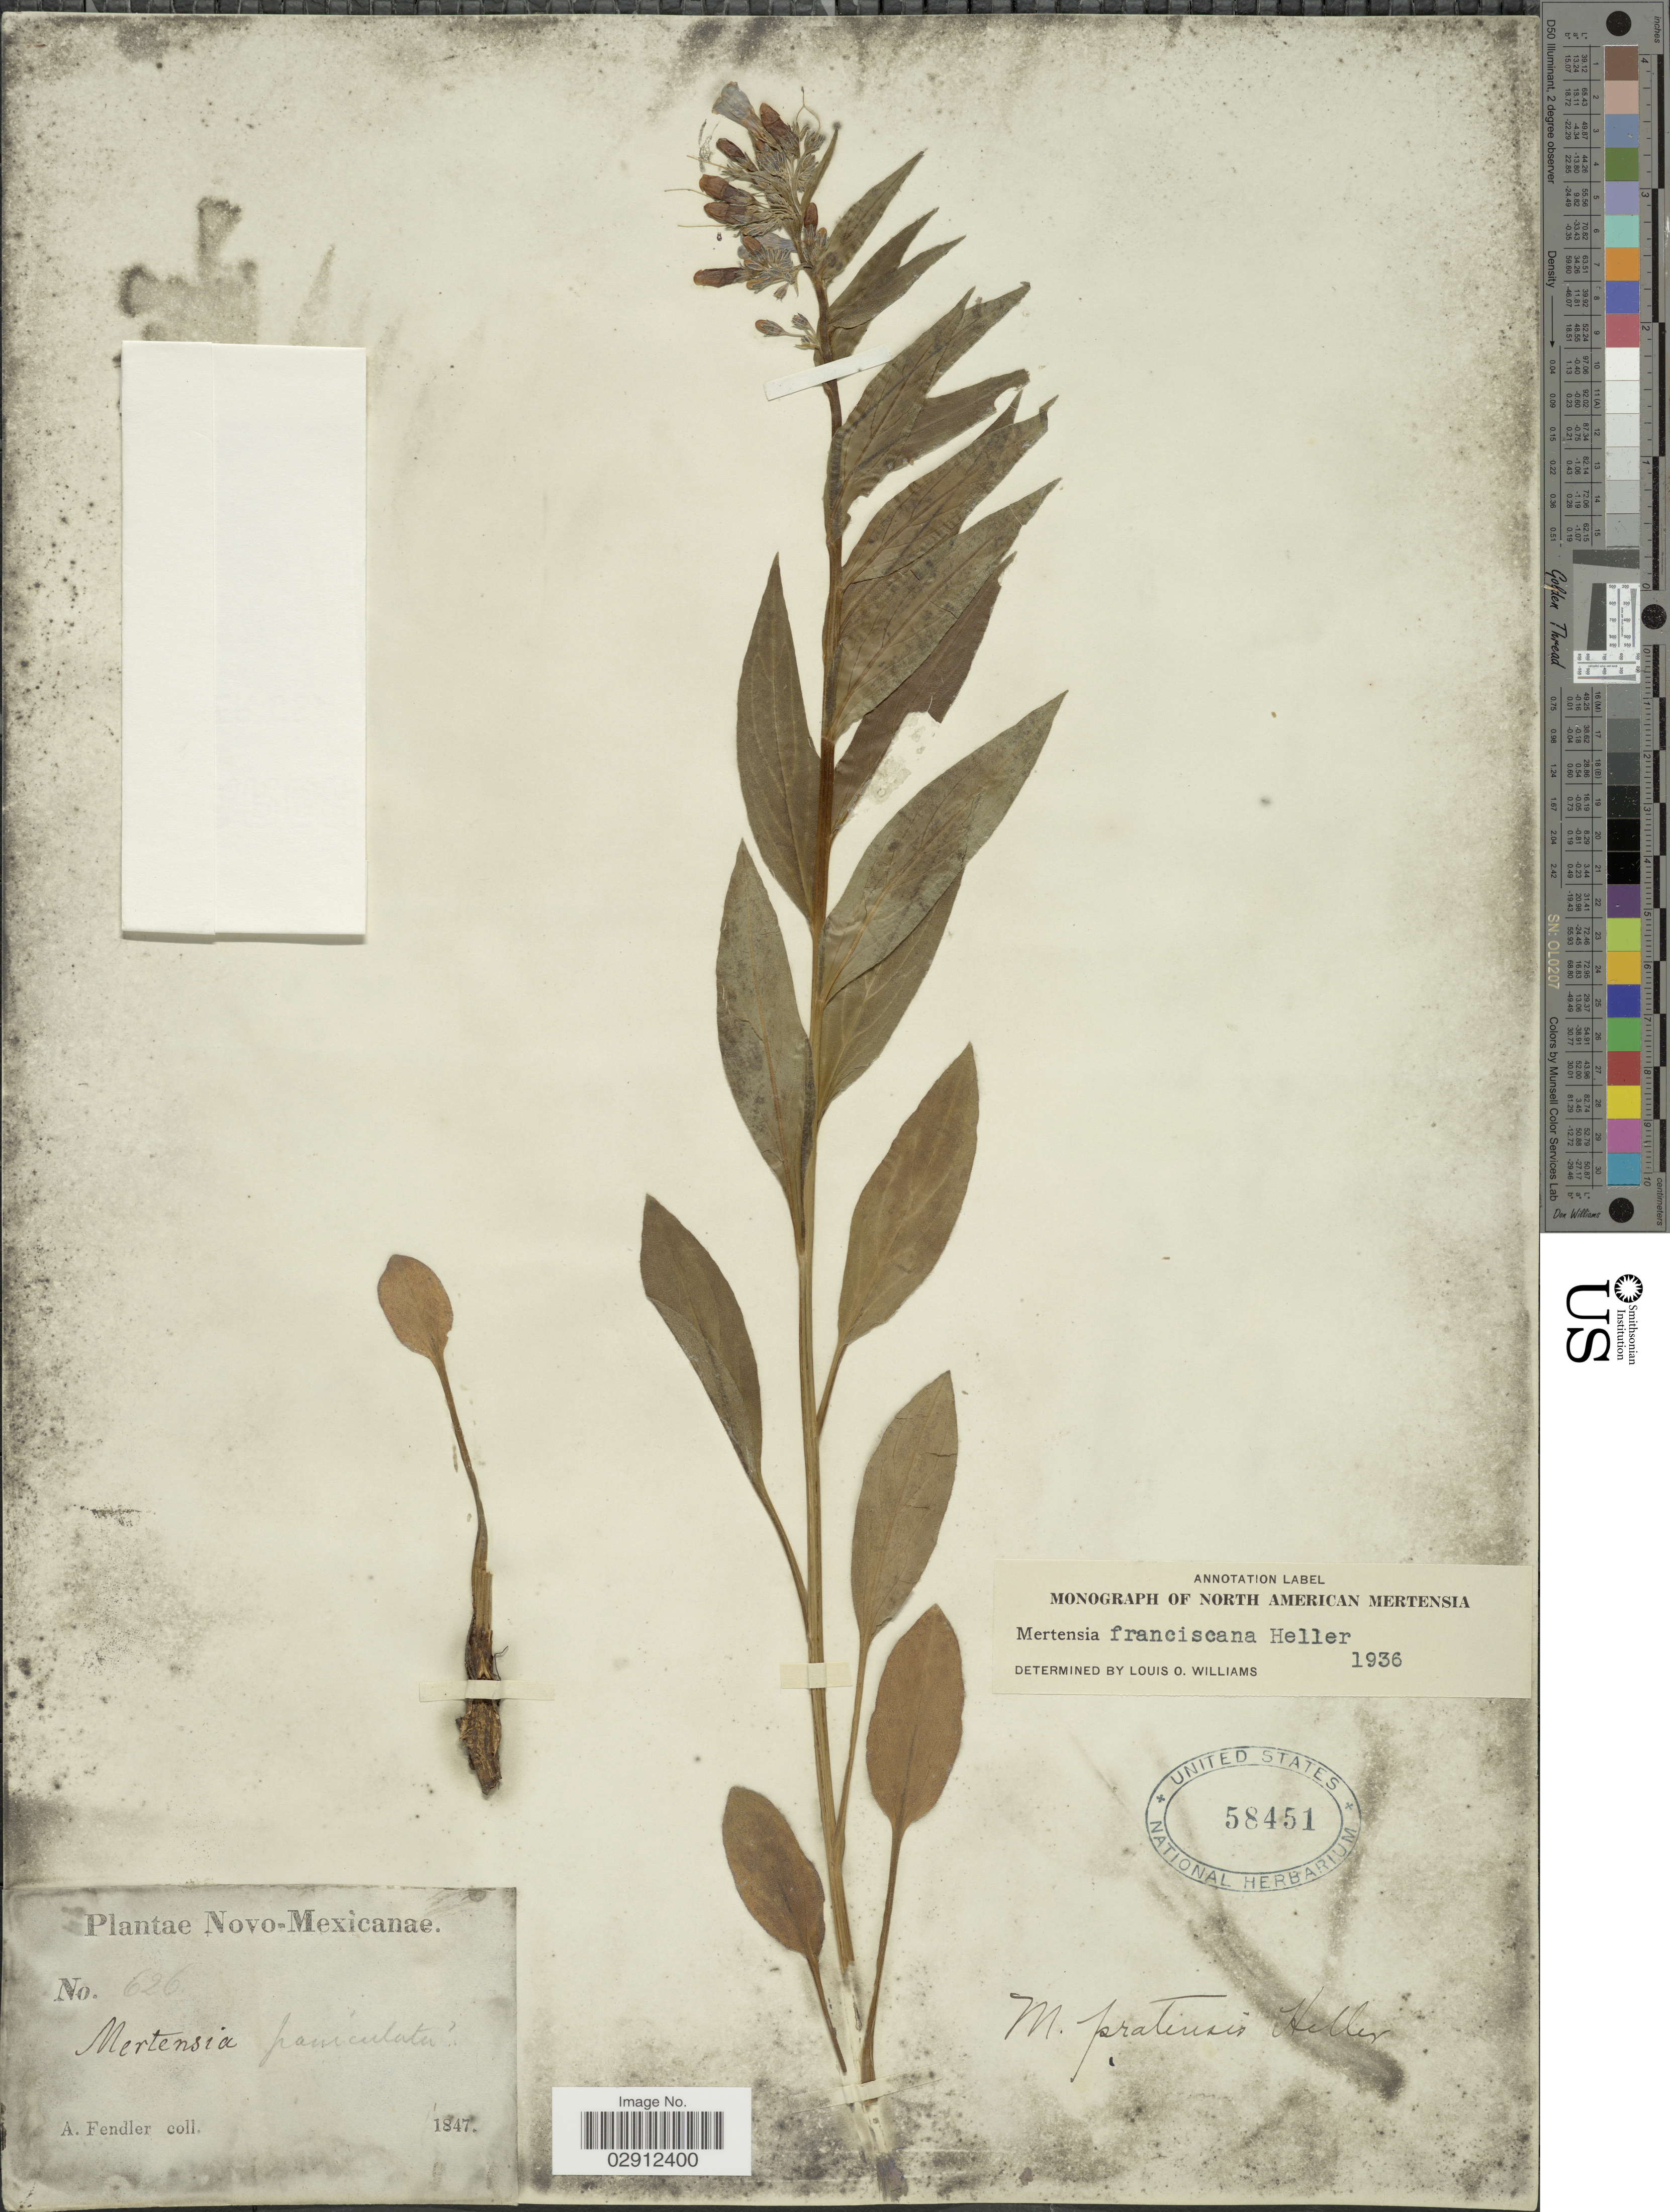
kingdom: Plantae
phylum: Tracheophyta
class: Magnoliopsida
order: Boraginales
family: Boraginaceae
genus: Mertensia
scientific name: Mertensia ciliata var. subpubescens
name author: (Rydb.) J.F. Macbr. & Payson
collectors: A. Fendler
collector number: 626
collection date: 1847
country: United States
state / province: New Mexico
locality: Novo-Mexicanae.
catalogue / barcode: US 58451